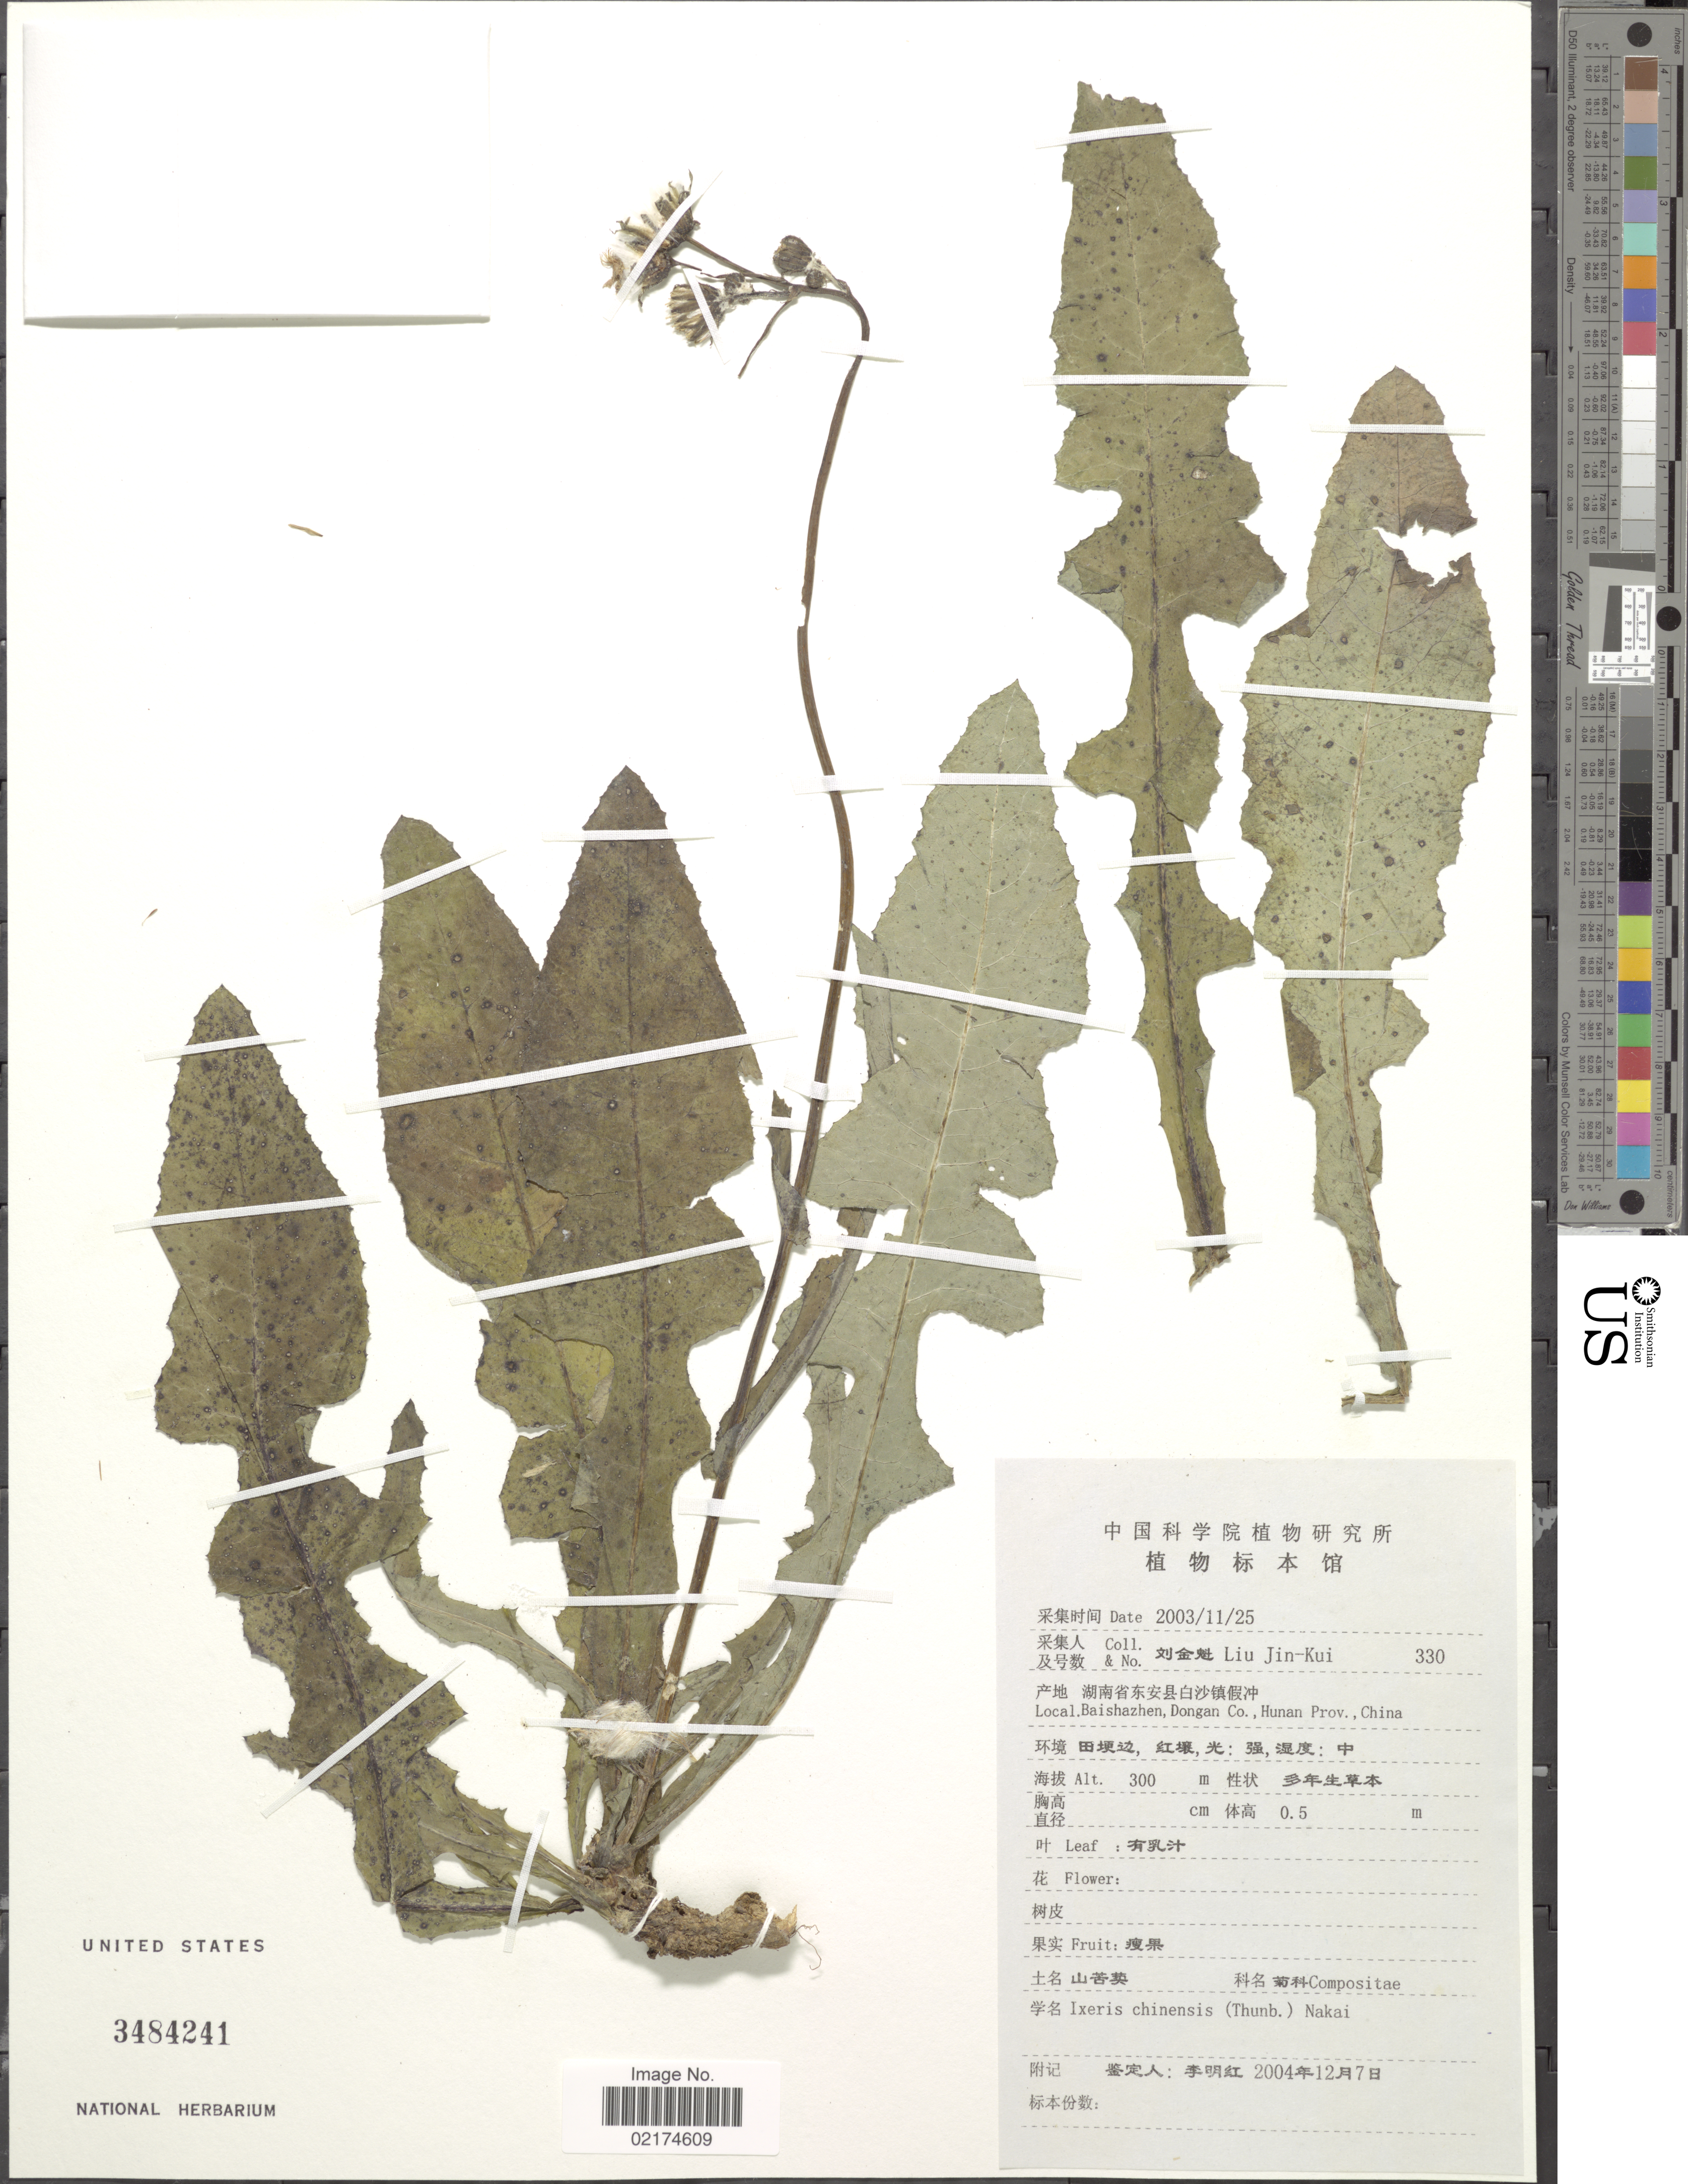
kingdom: Plantae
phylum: Tracheophyta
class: Magnoliopsida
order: Asterales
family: Asteraceae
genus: Ixeris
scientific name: Ixeris chinensis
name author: (Thunb.) Nakai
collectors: L. Jin-Kui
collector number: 330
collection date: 2003-11-25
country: China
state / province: Hunan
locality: Baishazhen, Dongan Co.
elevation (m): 300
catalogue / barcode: US 3484241